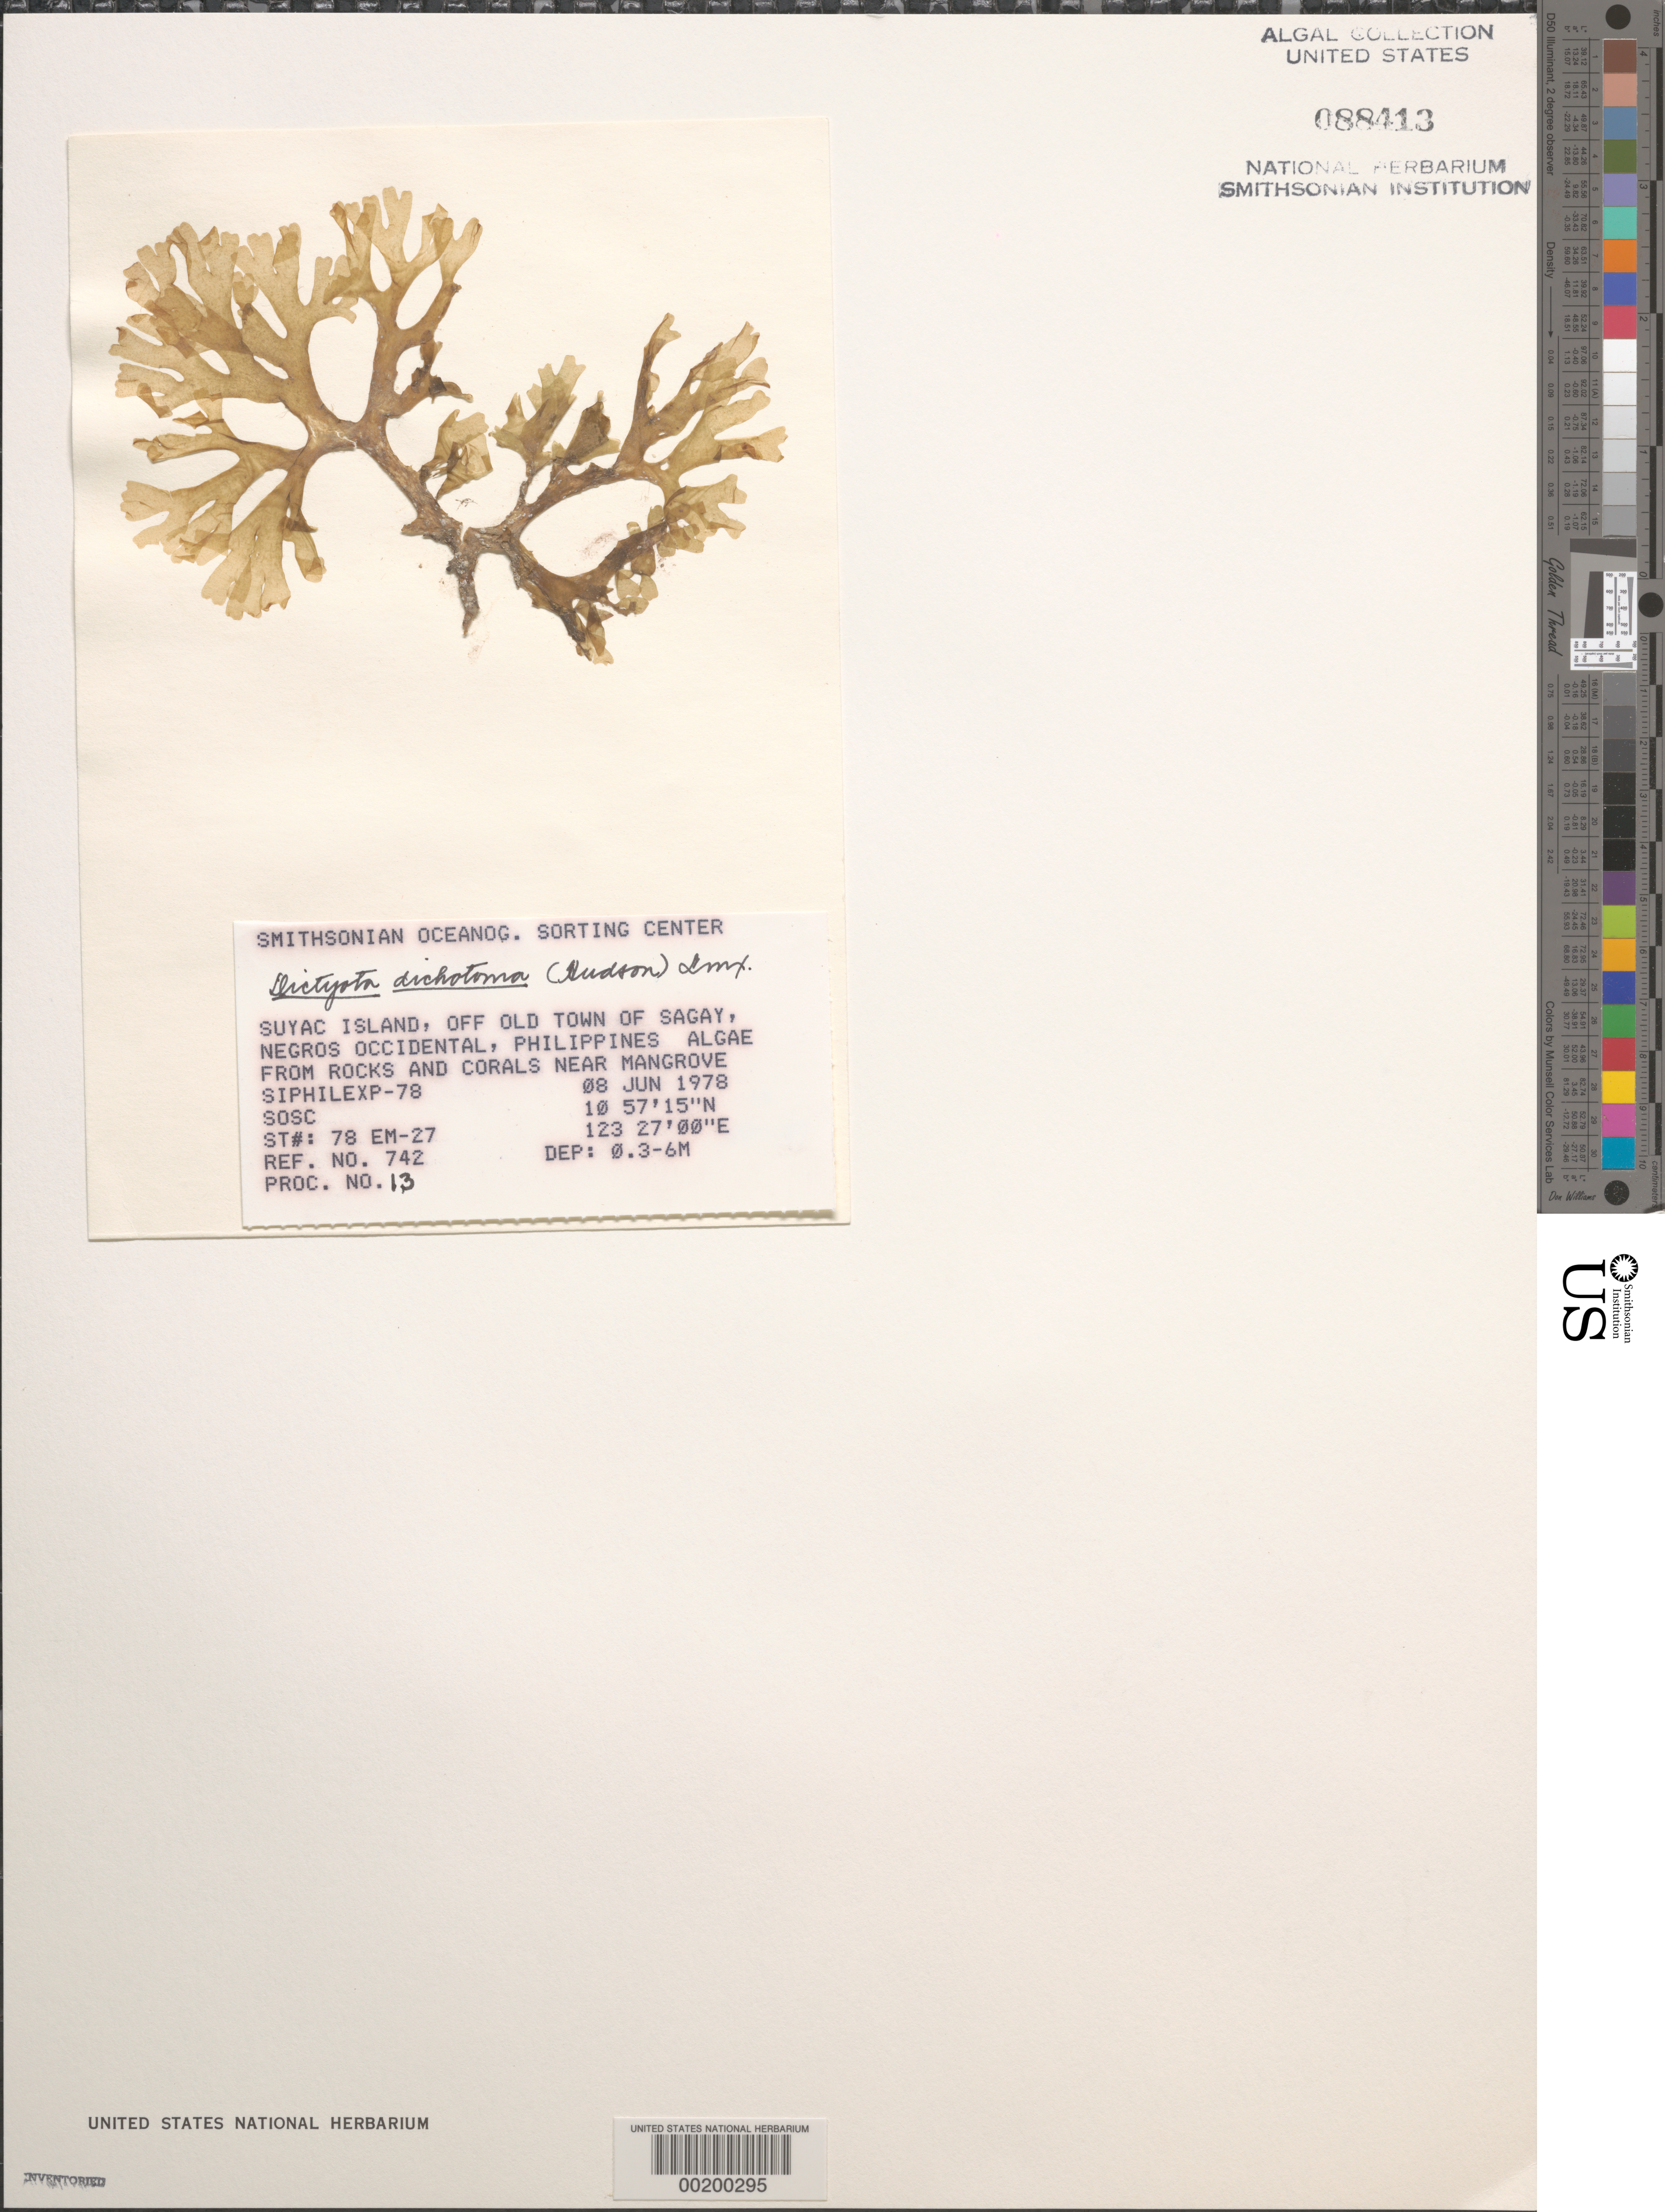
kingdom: Chromista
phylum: Ochrophyta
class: Phaeophyceae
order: Dictyotales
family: Dictyotaceae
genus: Dictyota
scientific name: Dictyota dichotoma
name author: (Huds.) J.V.Lamouroux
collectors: SOSC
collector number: Station 78 Em-27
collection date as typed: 08 Jun 1978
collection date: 1978-06-08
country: Philippines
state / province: Western Visayas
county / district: Negros Occidental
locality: Suyac island, off sagay, negros occidental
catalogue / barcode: US 88413